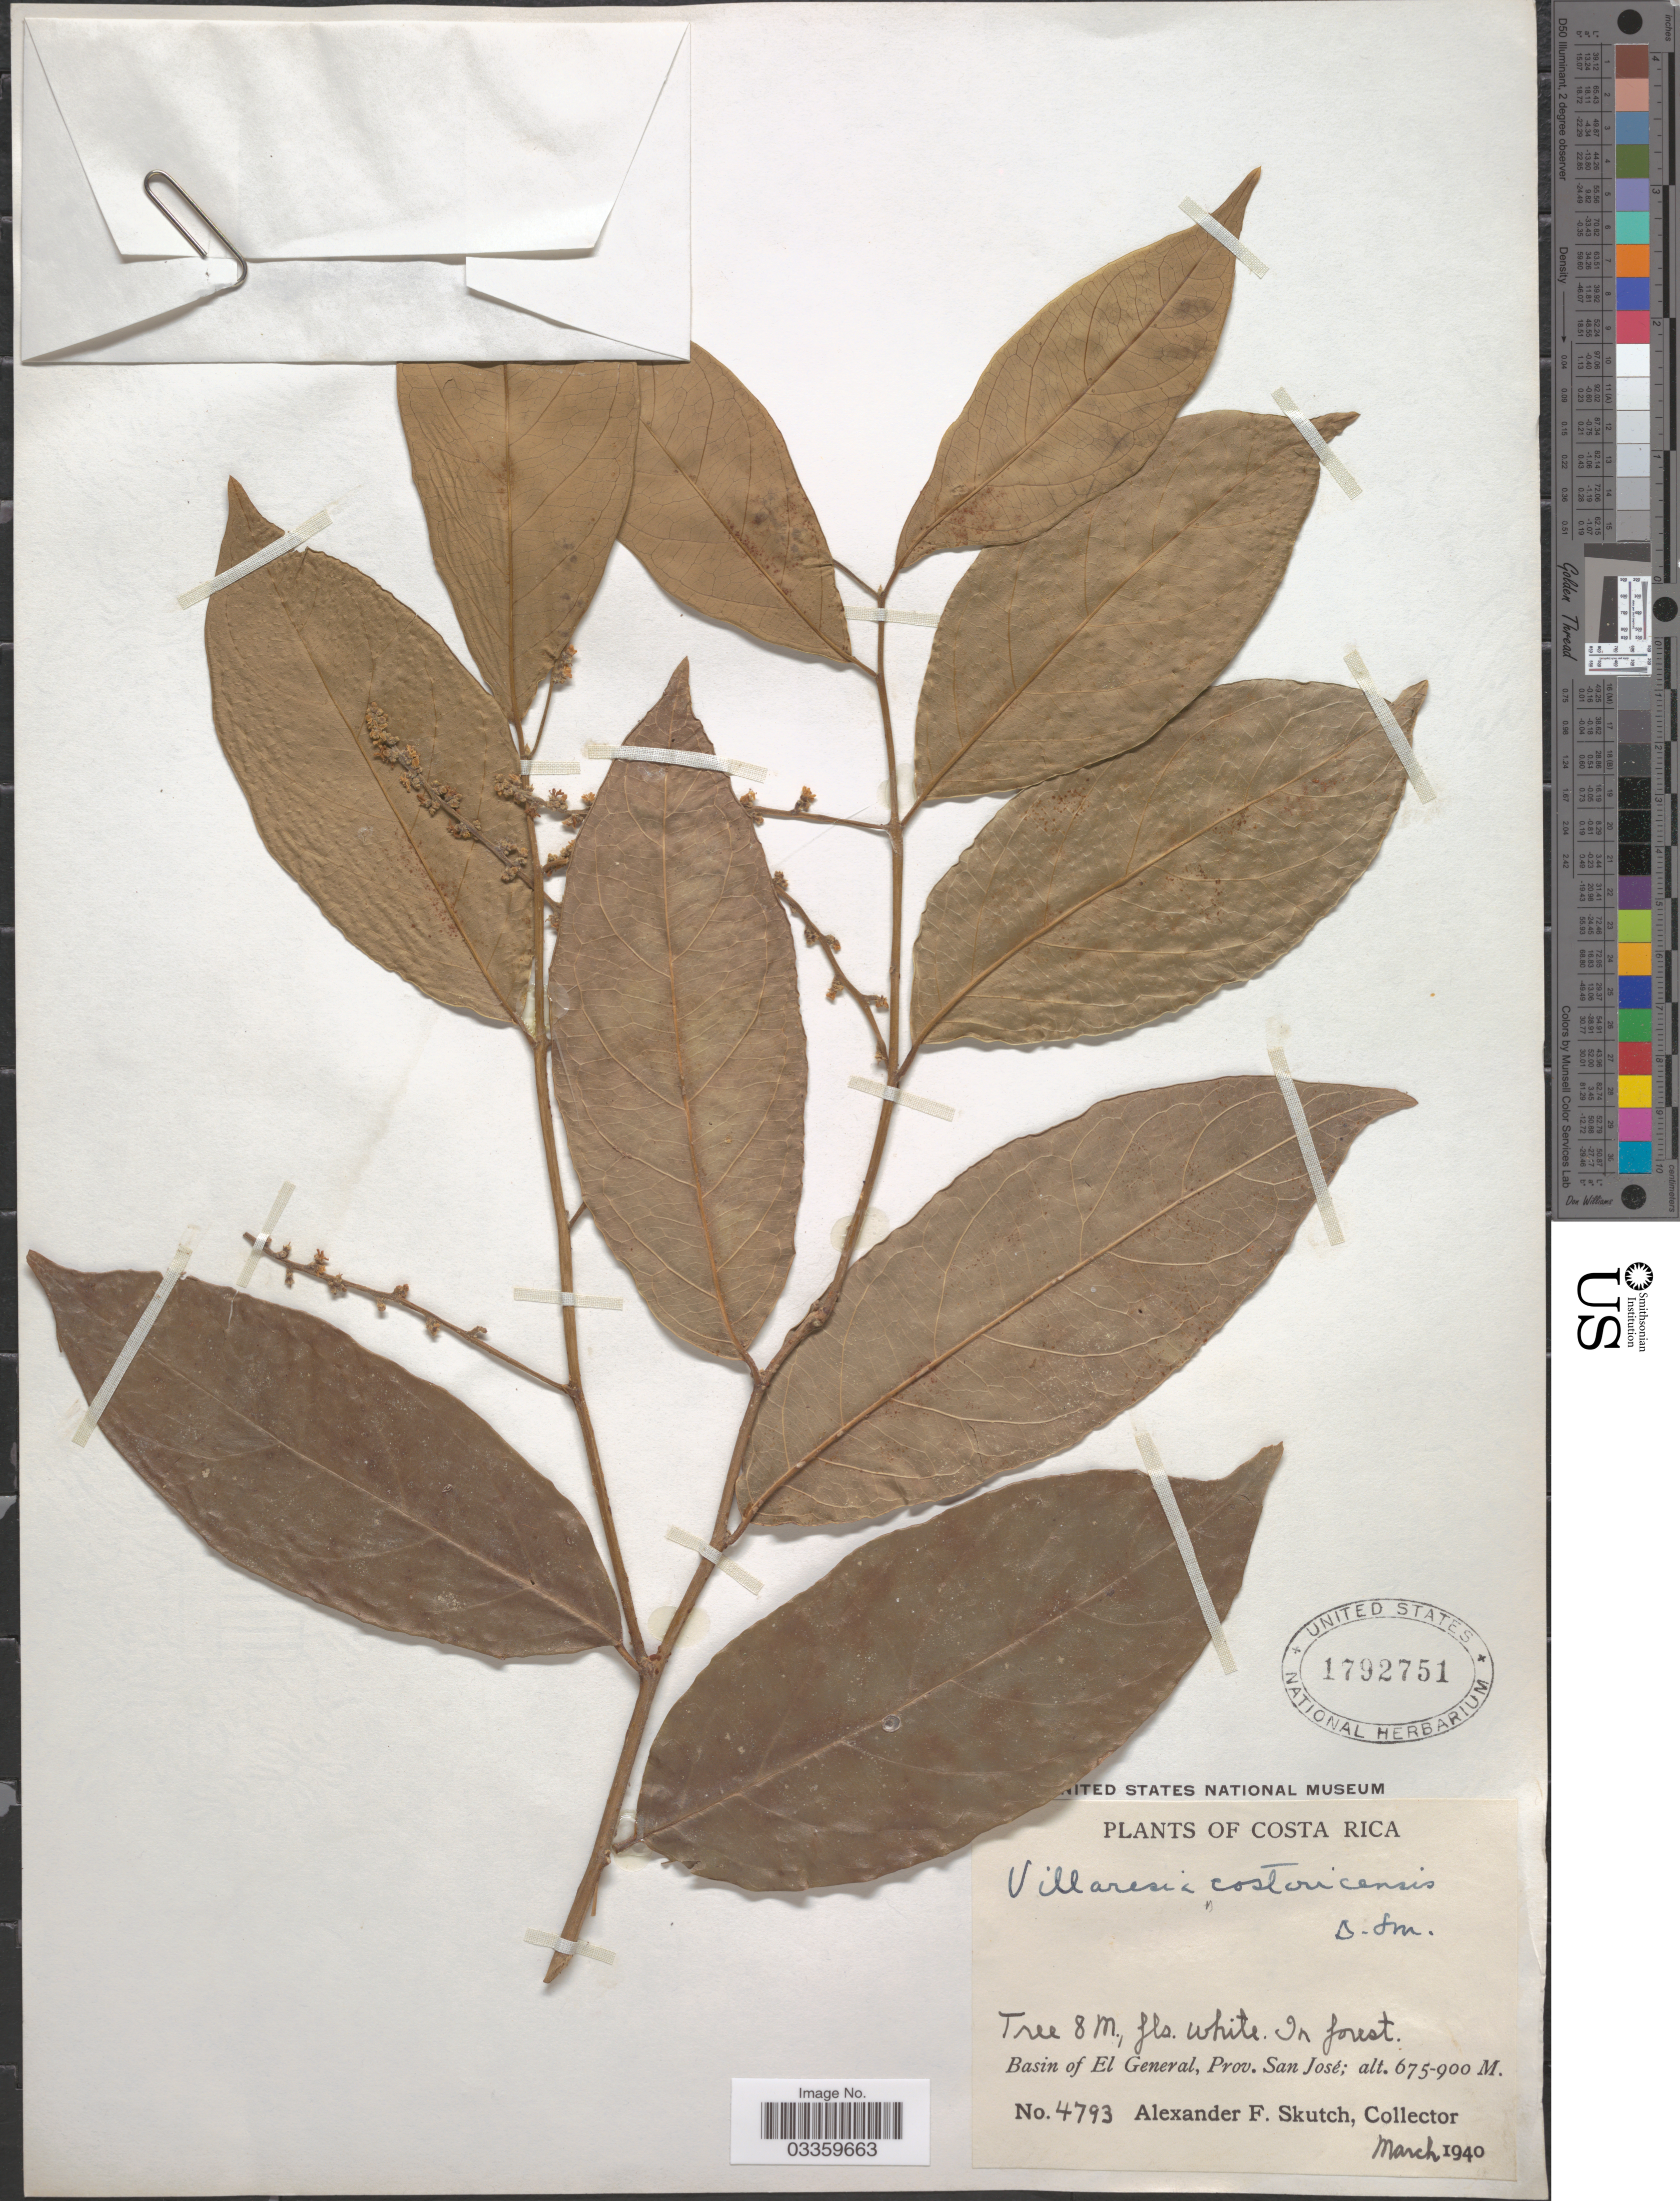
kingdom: Plantae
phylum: Tracheophyta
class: Magnoliopsida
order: Cardiopteridales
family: Cardiopteridaceae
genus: Citronella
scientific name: Citronella costaricensis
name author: (Donn. Sm.) R.A. Howard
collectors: A. F. Skutch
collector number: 4793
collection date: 1940-03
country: Costa Rica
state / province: San José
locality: Basin of El General.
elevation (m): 675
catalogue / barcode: US 1792751